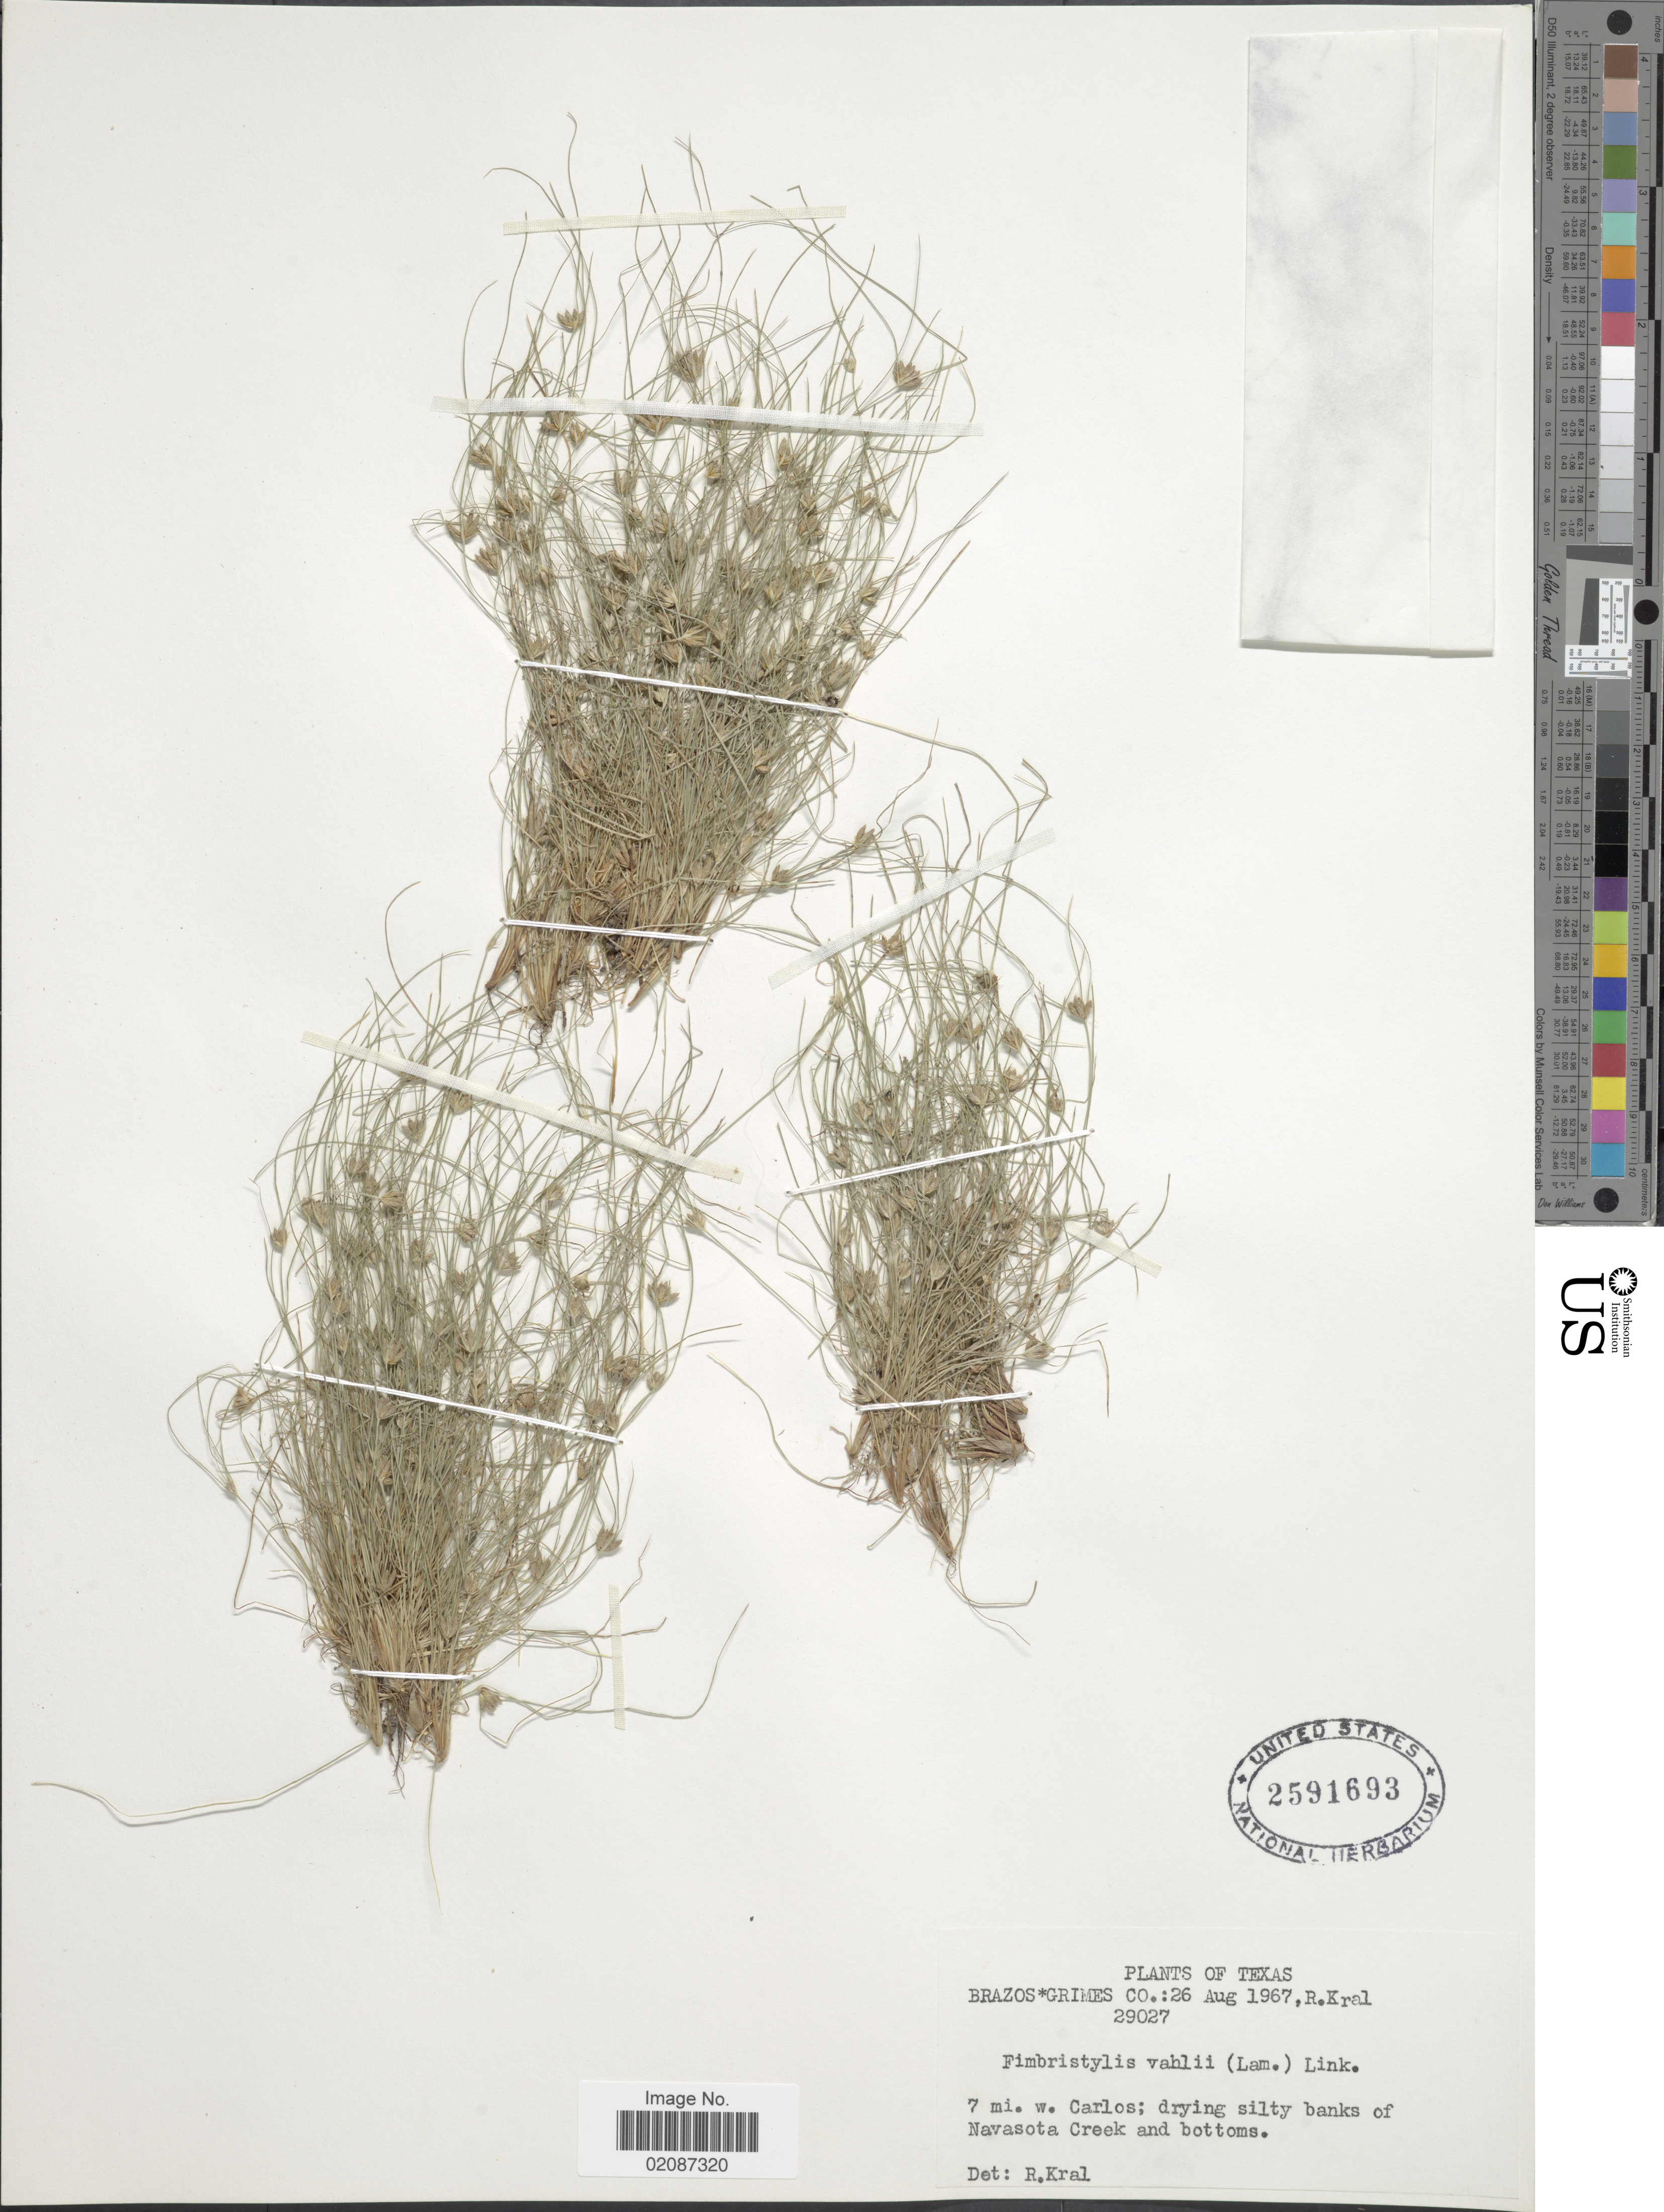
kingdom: Plantae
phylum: Tracheophyta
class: Liliopsida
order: Poales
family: Cyperaceae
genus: Fimbristylis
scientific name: Fimbristylis vahlii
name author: (Lam.) Link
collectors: R. Kral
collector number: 29027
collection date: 1967-08-26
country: United States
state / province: Texas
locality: Brazos Grimes Co.: 7 mi. w. Carlos; drying silty banks of Navasota Creek and bottoms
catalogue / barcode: US 2591693